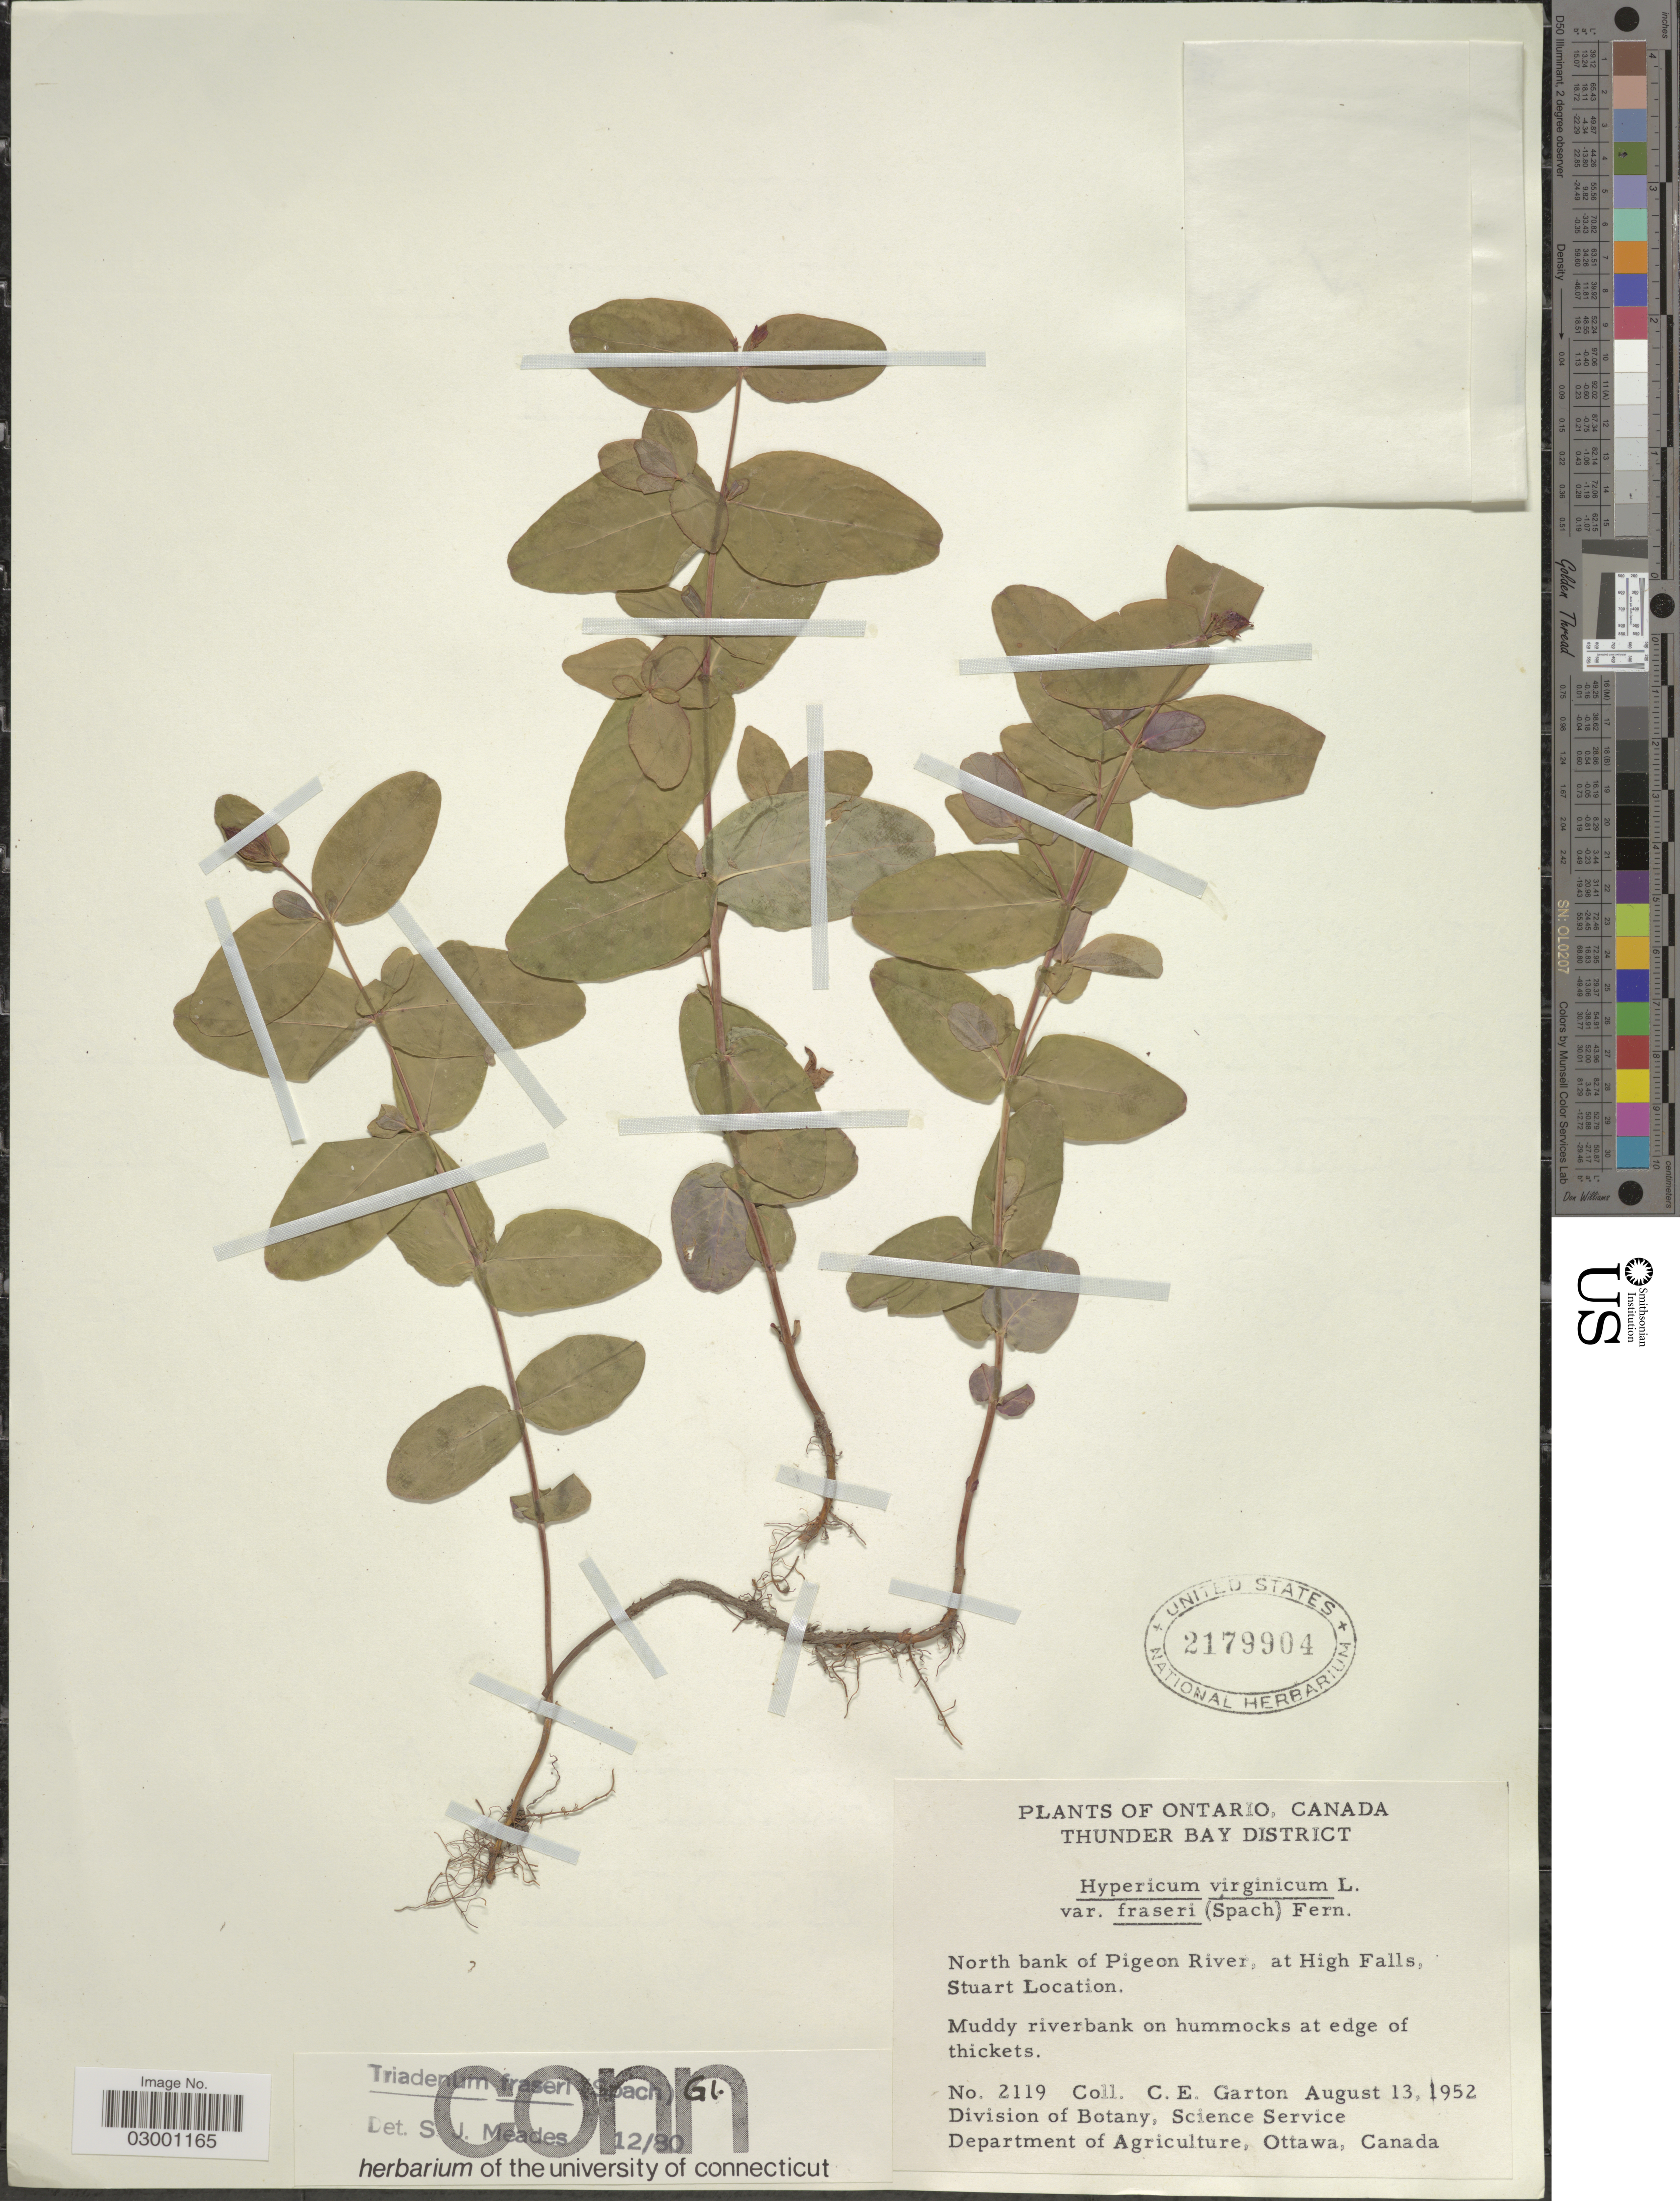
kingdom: Plantae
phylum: Tracheophyta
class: Magnoliopsida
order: Malpighiales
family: Hypericaceae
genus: Hypericum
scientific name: Hypericum fraseri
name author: Steud.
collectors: C. E. Garton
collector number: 2119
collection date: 1952-08-13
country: Canada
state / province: Ontario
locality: Thunder Bay District, North bank of Pigeon River, at High Falls, Stuart Location.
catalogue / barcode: US 2179904